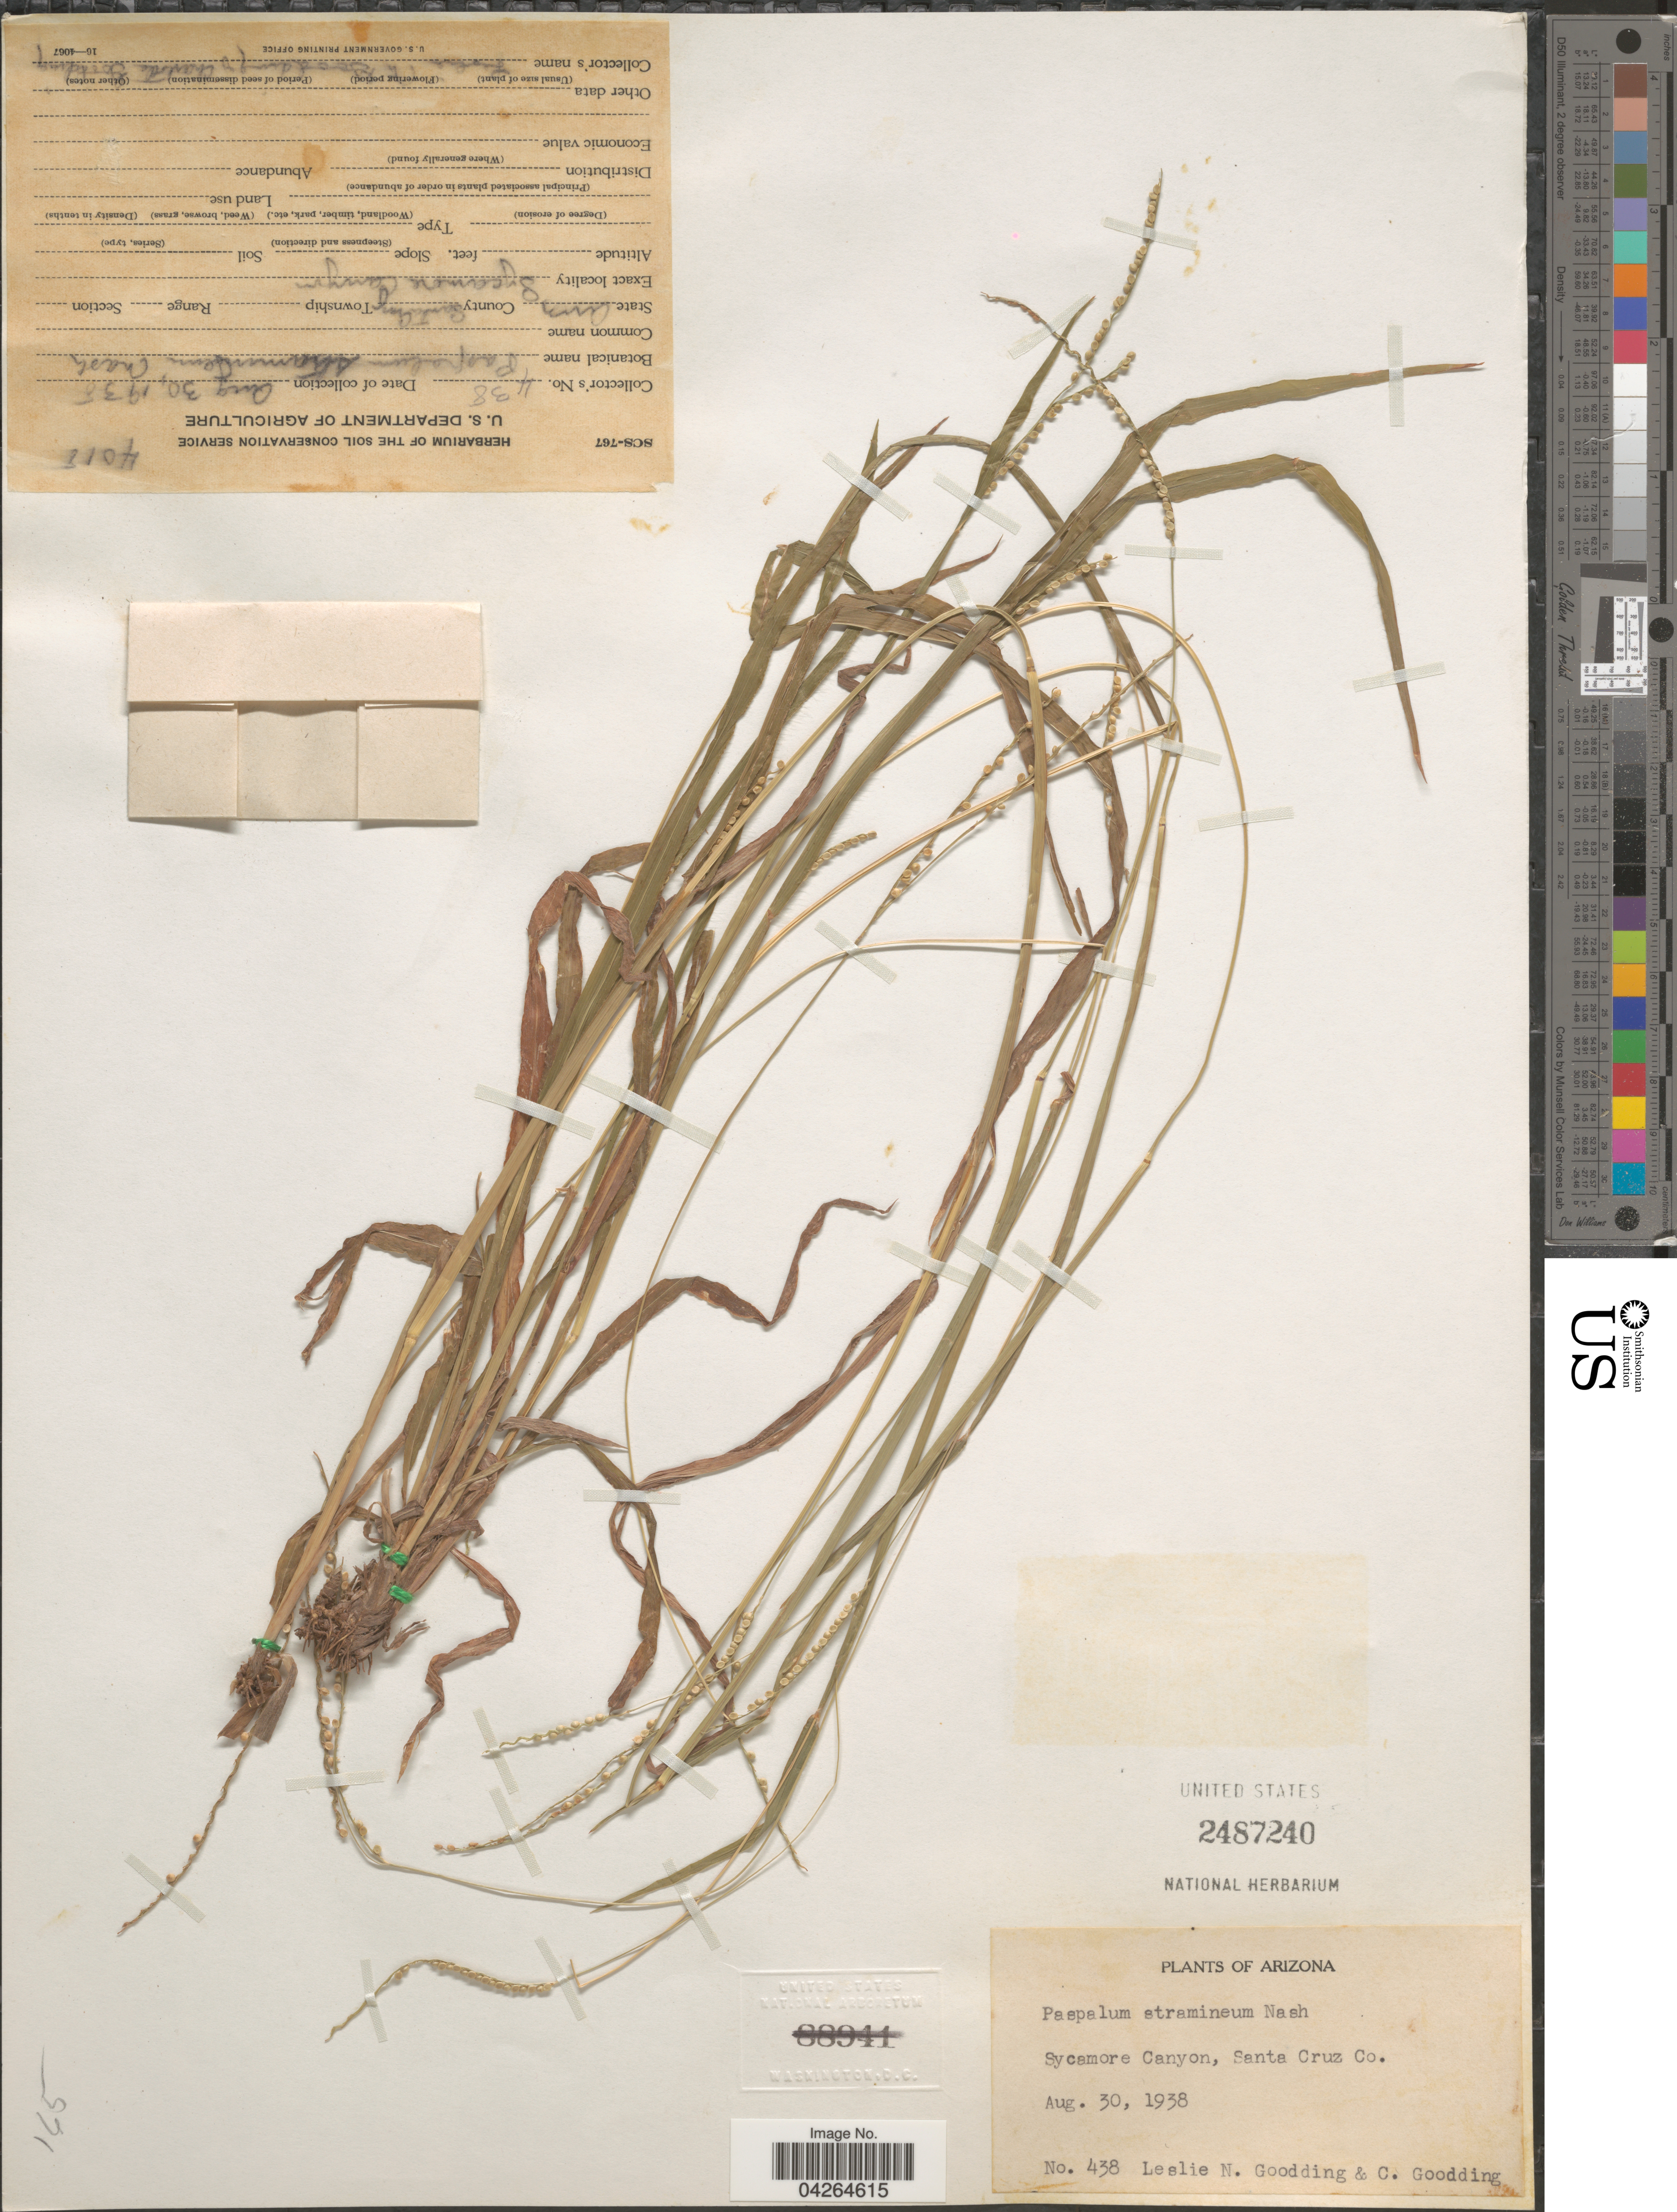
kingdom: Plantae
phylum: Tracheophyta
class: Liliopsida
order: Poales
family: Poaceae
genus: Paspalum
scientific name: Paspalum setaceum var. stramineum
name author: (Nash) D.J. Banks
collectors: L. N. Goodding & C. Goodding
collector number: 438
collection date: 1938-08-30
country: United States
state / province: Arizona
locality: Sycamore Canyon, Santa Cruz Co.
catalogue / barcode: US 2487240